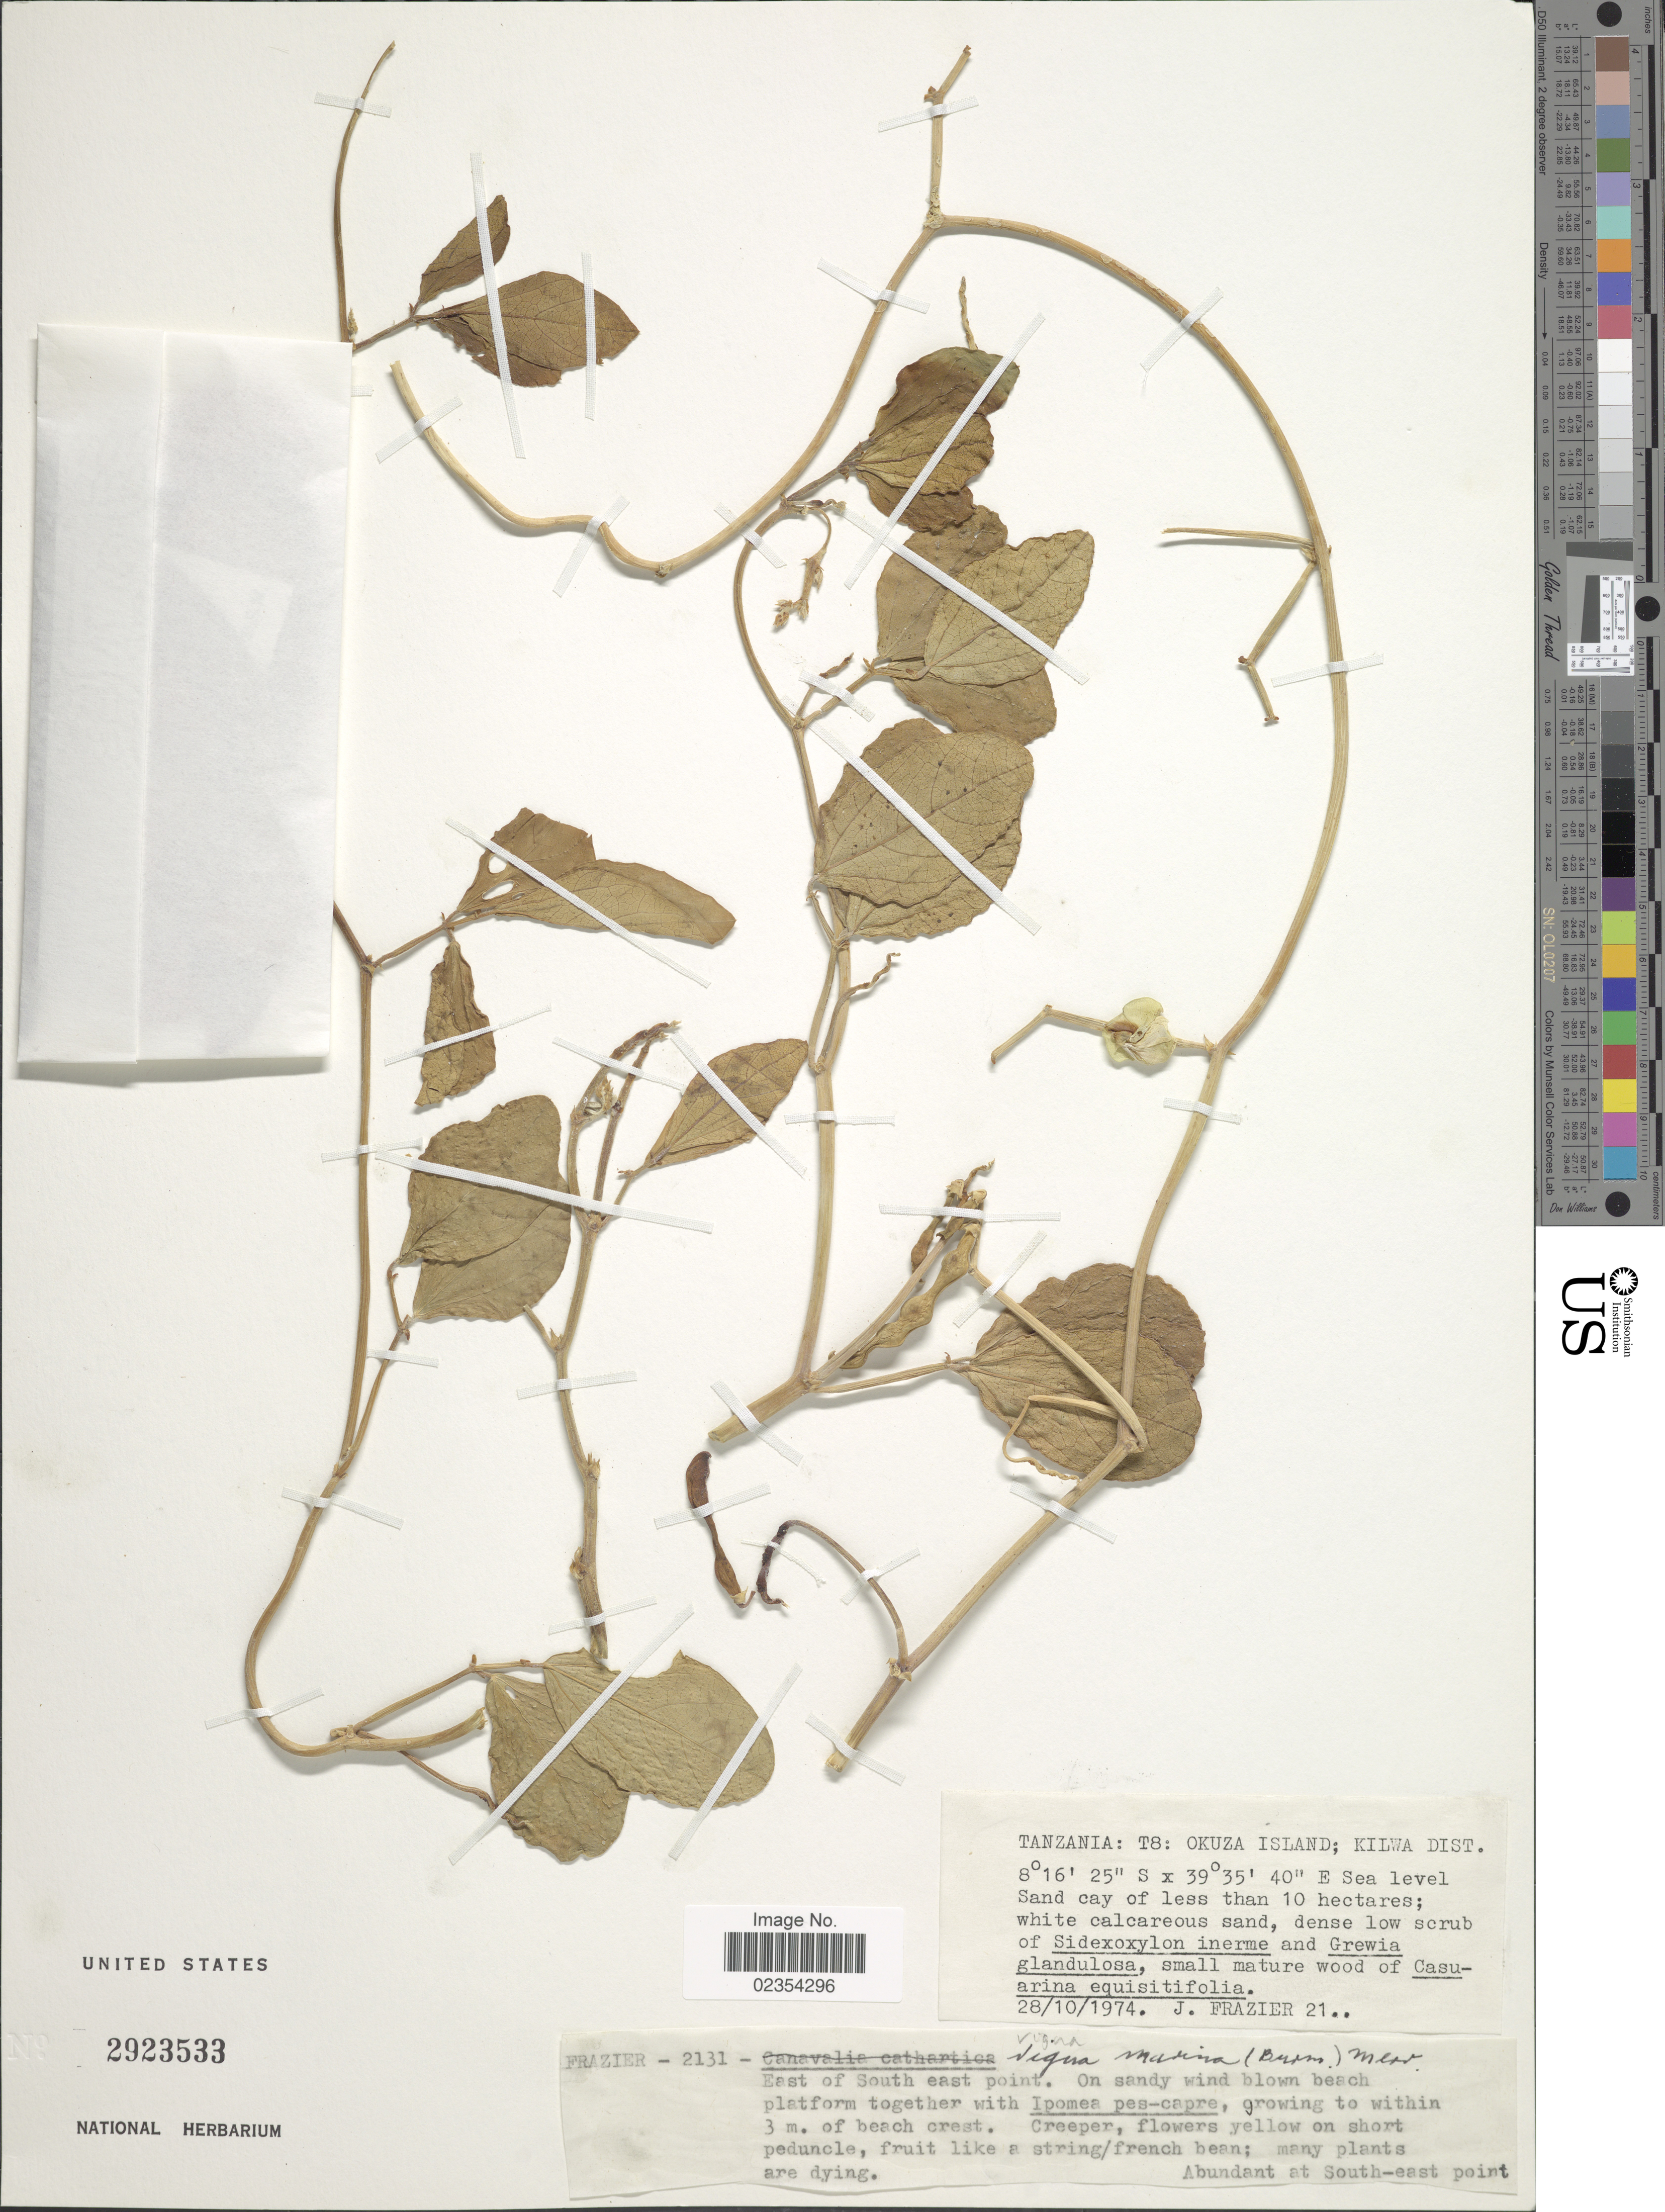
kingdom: Plantae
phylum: Tracheophyta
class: Magnoliopsida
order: Fabales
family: Fabaceae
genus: Vigna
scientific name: Vigna marina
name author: (Burm.) Merr.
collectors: J. Frazier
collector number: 21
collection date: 1974-10-28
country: Tanzania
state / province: Pwani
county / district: Kilwa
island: Okuza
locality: T8: Okuza Island; Kilwa Dist., east of South East Point, on sandy wind blown beach platform.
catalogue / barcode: US 2923533